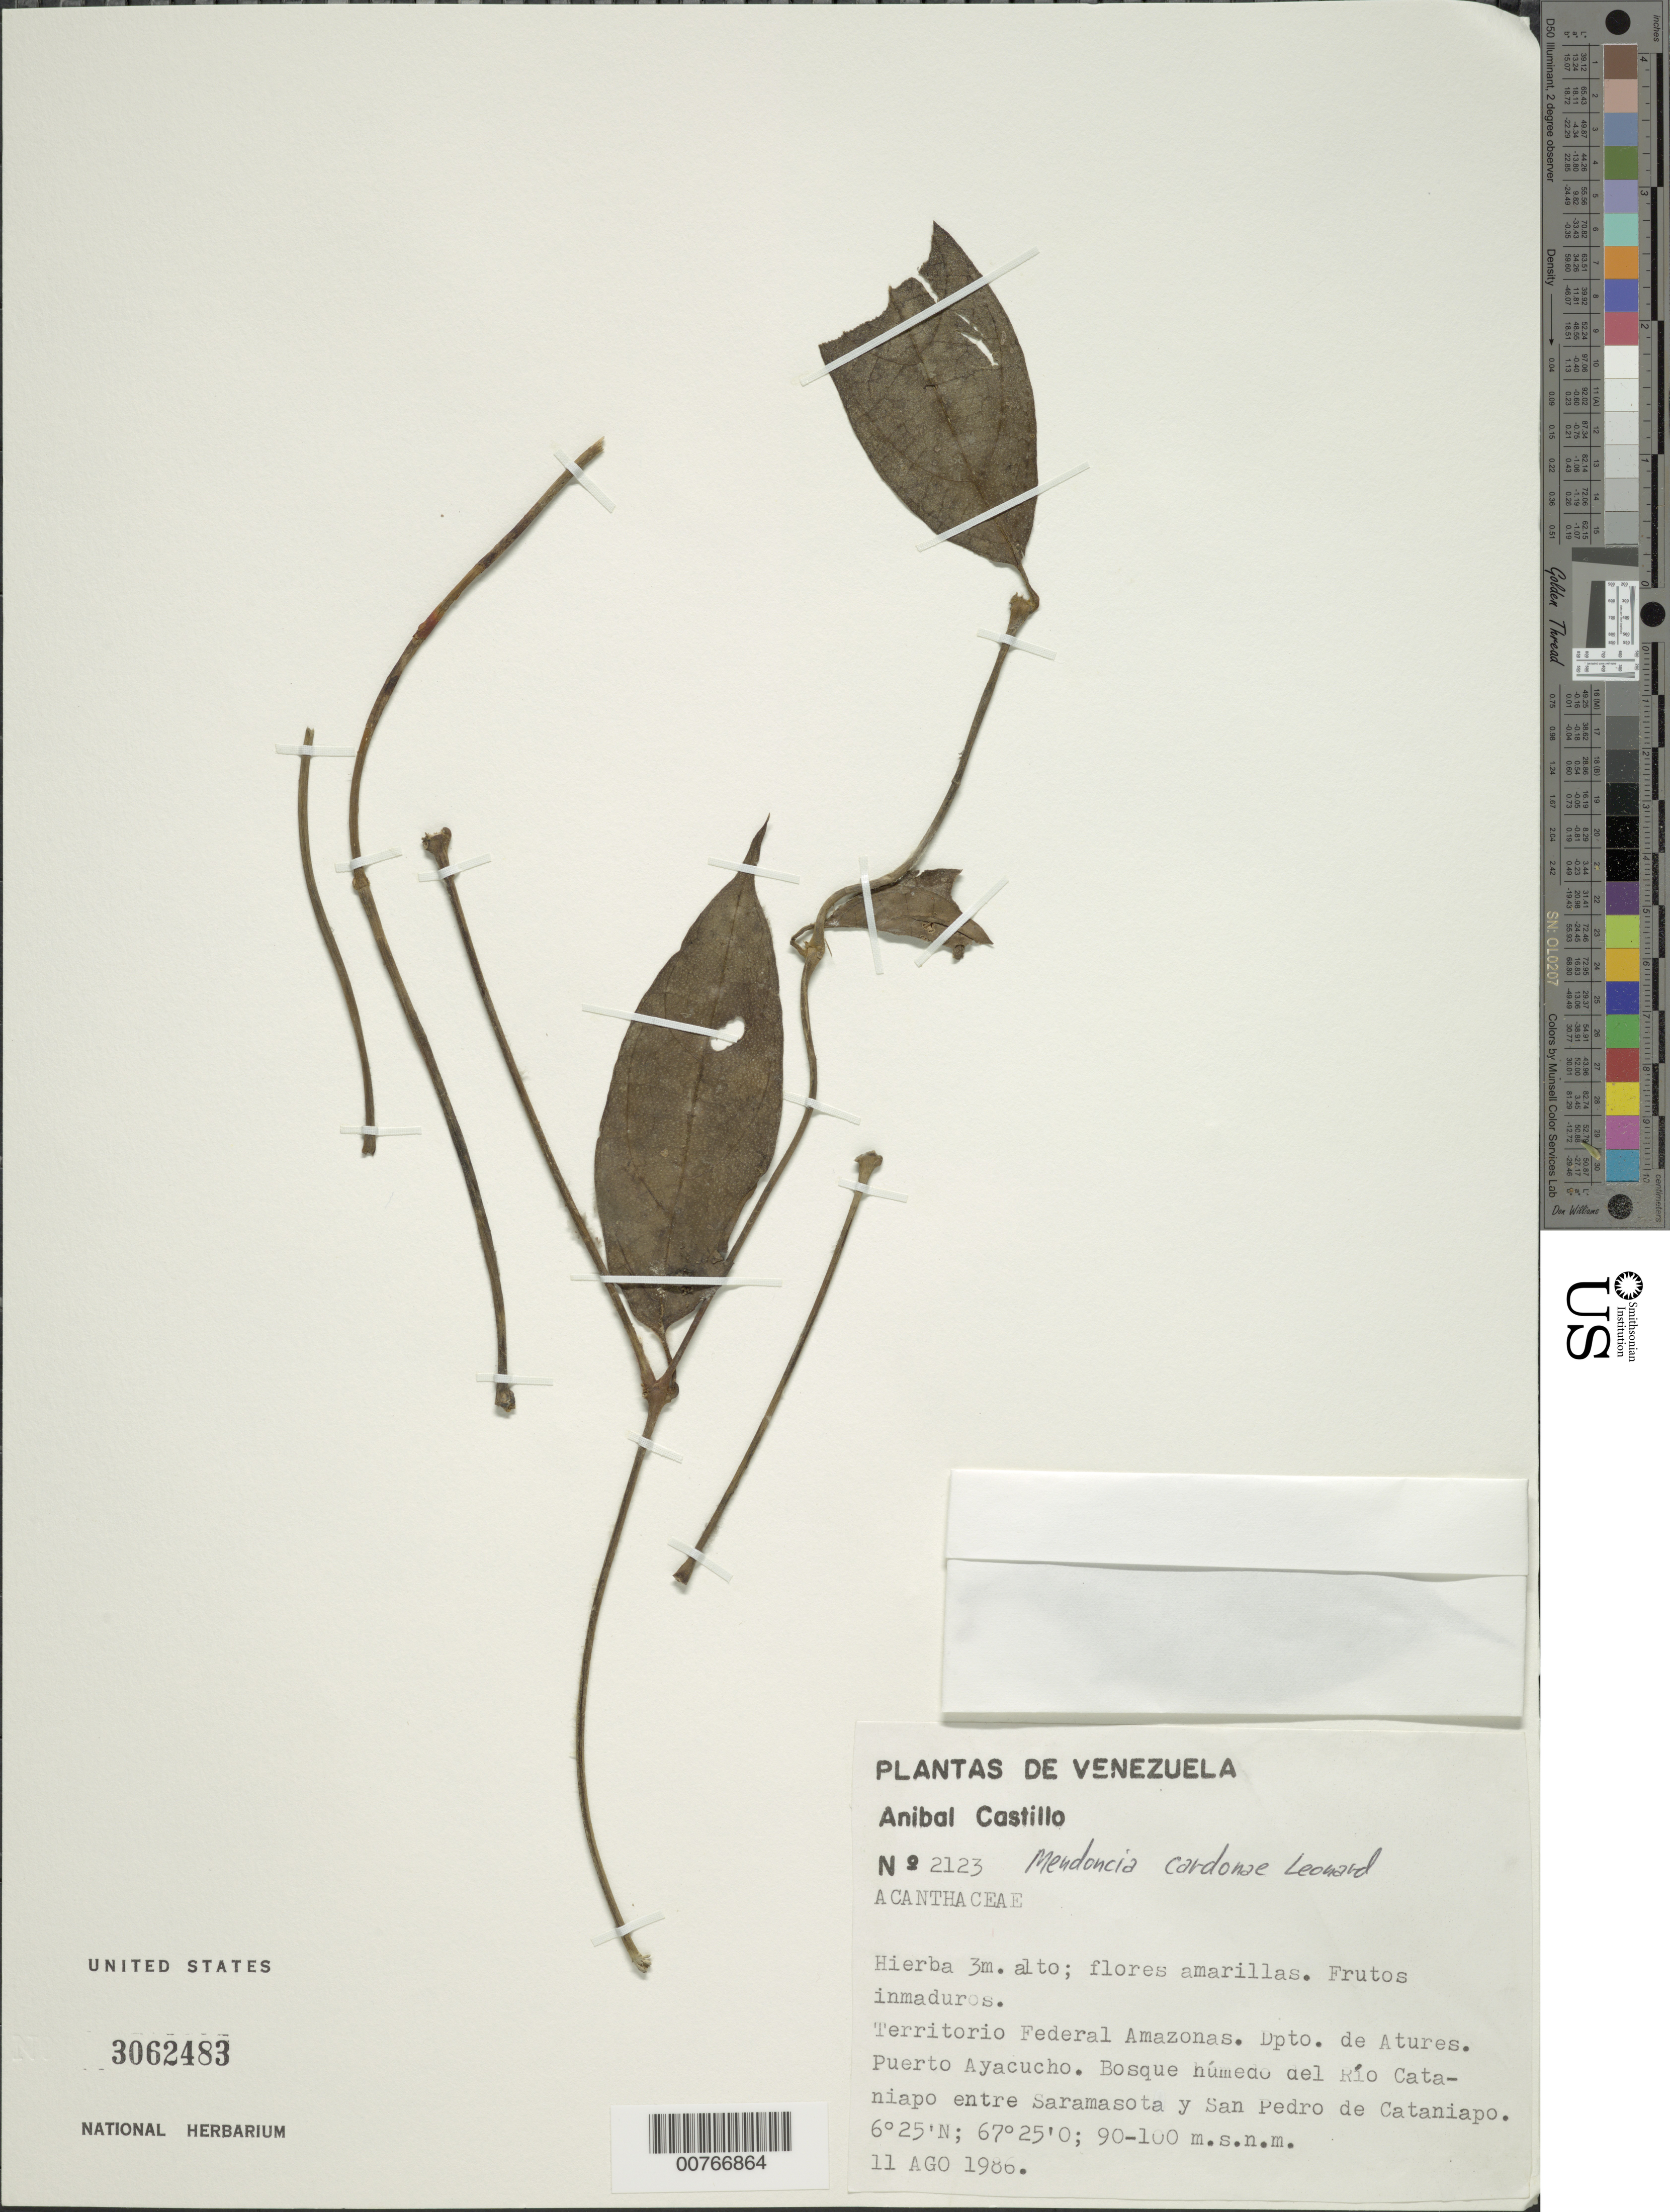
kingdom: Plantae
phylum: Tracheophyta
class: Magnoliopsida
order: Lamiales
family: Acanthaceae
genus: Mendoncia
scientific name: Mendoncia sprucei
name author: Lindau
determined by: Wasshausen, Dieter C., (BOT), Smithsonian Institution - National Museum of Natural History (UNITED STATES)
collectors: A. Castillo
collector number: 2123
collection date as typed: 11-Aug-86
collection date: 1986-08-11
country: Venezuela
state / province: Amazonas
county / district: Atures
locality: Puerto Ayacucho, Río Cataniapo, entre Saramasota y San Pedro de Cataniapo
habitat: Bosque húmedo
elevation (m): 90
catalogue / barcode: US 3062483